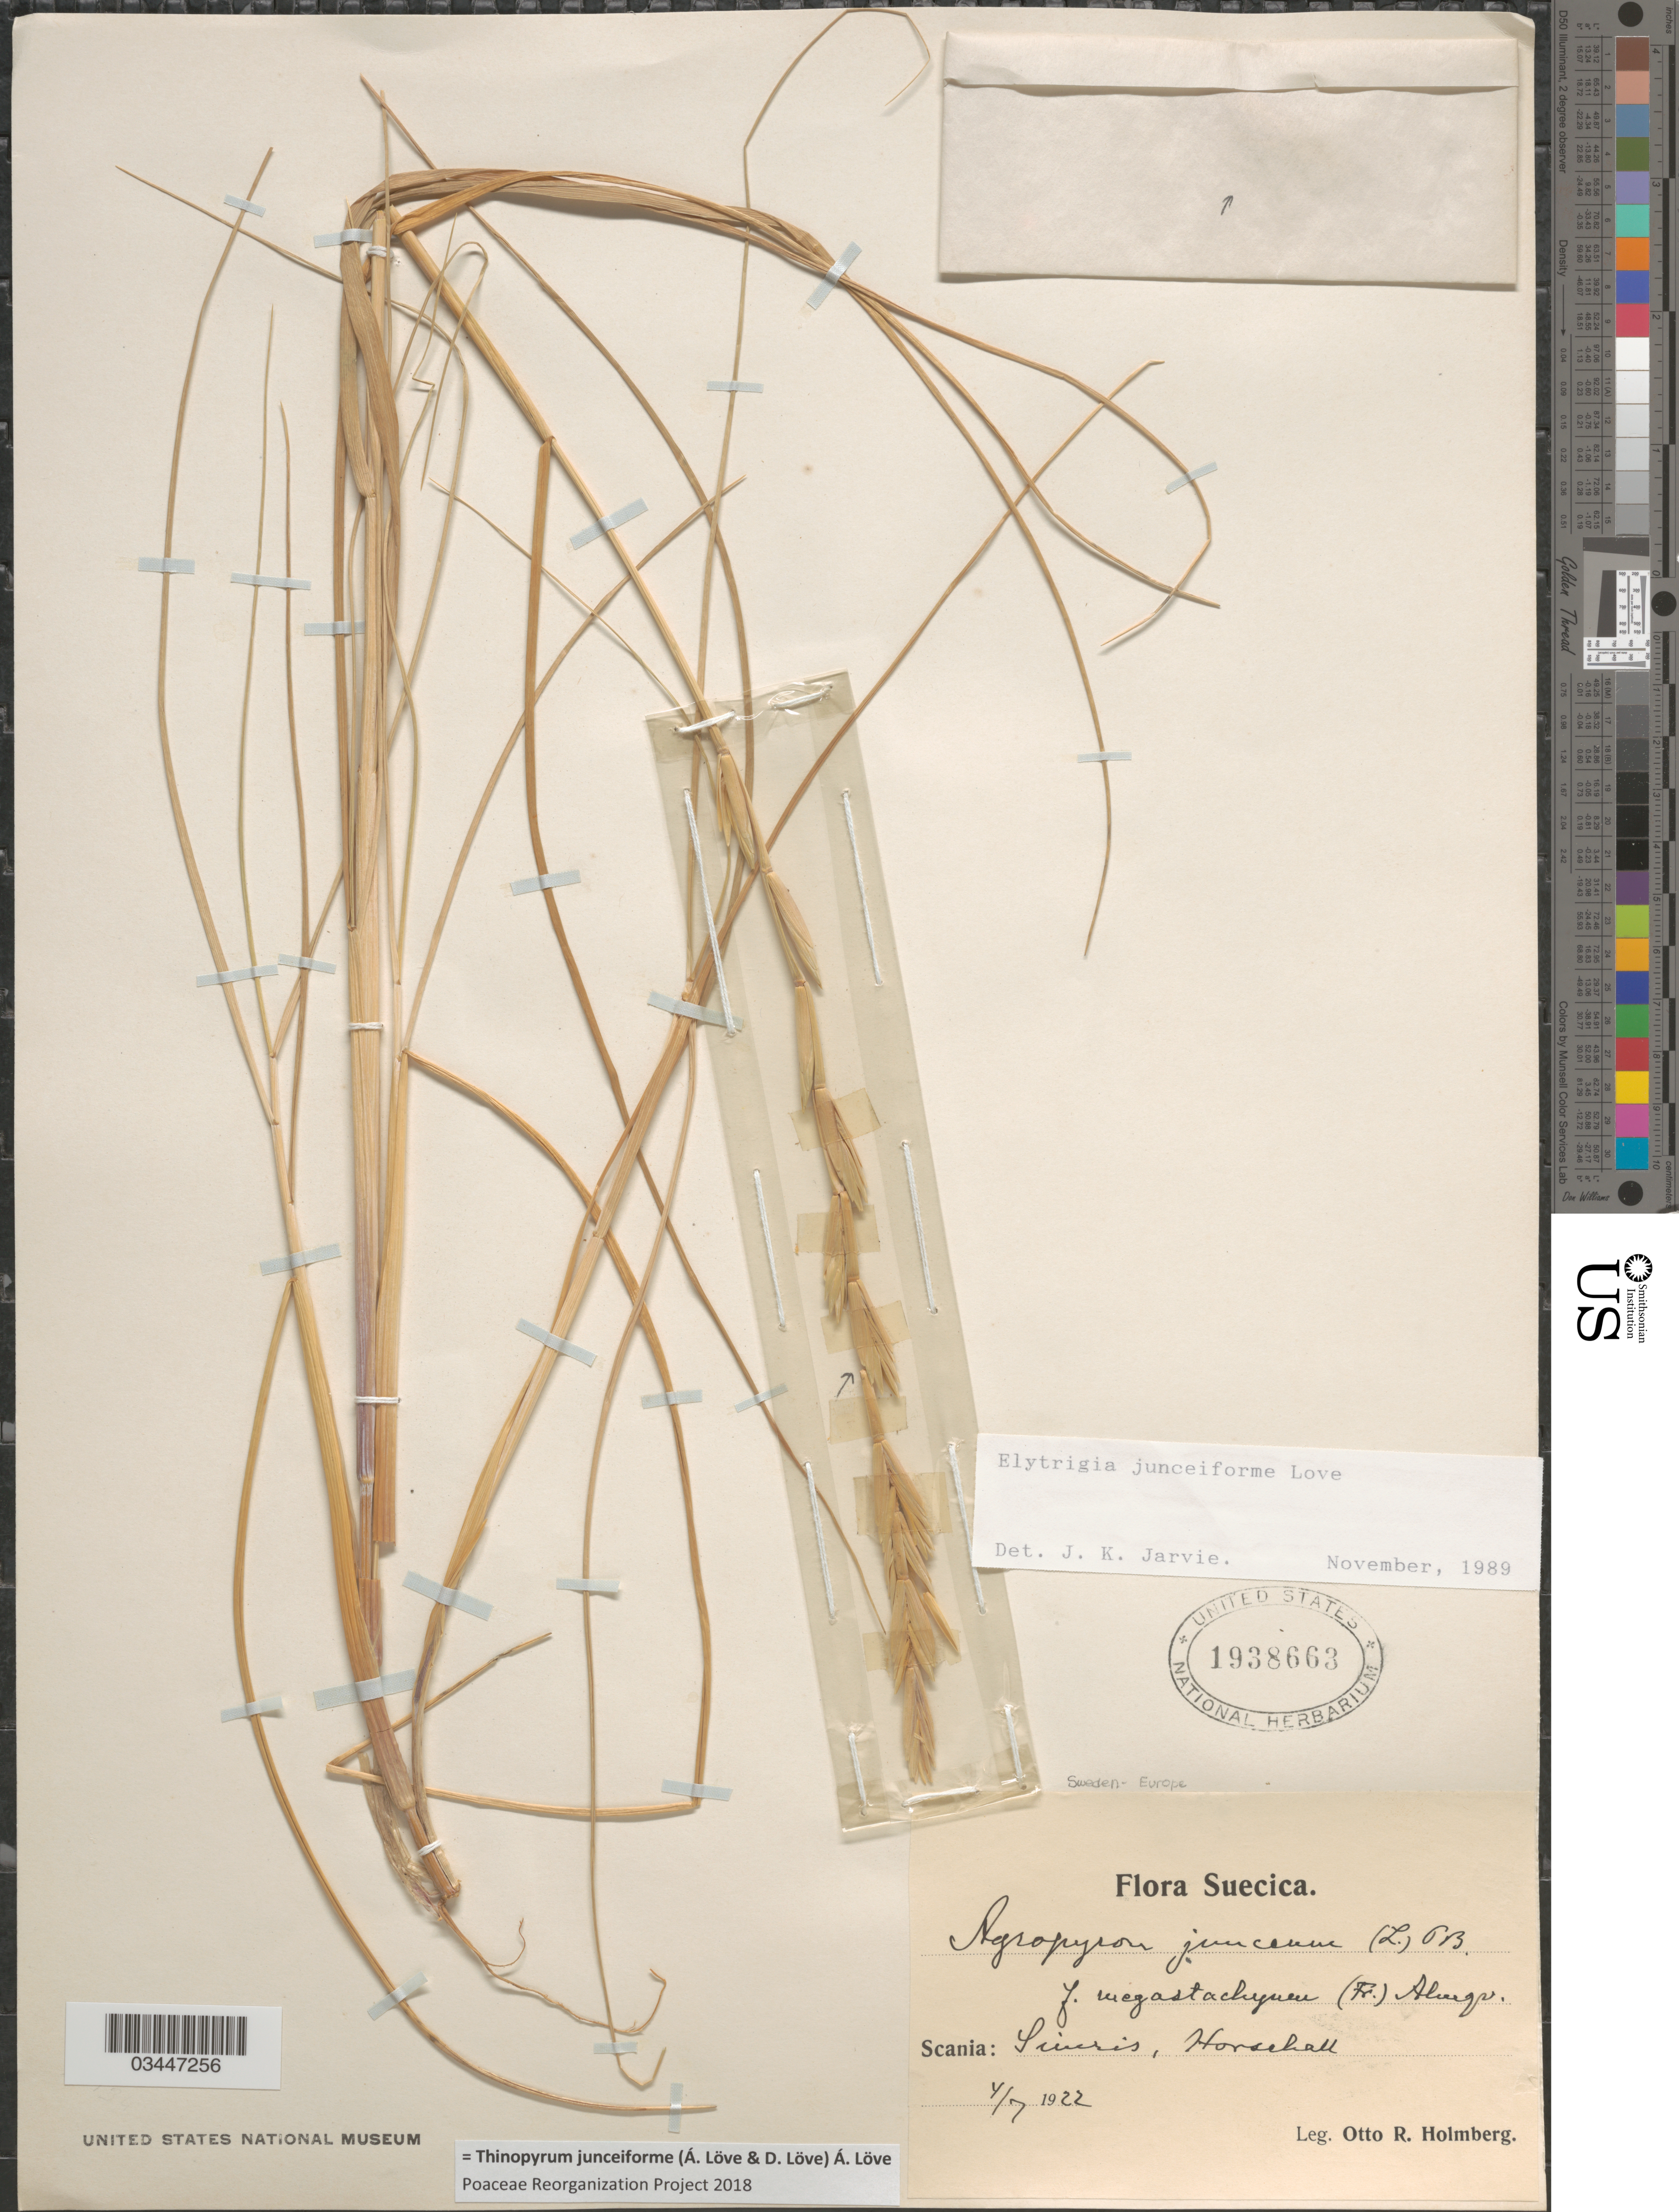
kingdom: Plantae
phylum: Tracheophyta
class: Liliopsida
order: Poales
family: Poaceae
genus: Thinopyrum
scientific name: Thinopyrum junceiforme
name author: (Á. Löve & D. Löve) Á. Löve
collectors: O. Holmberg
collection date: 1922-07-04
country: Sweden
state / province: Skåne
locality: Suecica. Scania: Simris, Horsehall.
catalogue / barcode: US 1938663